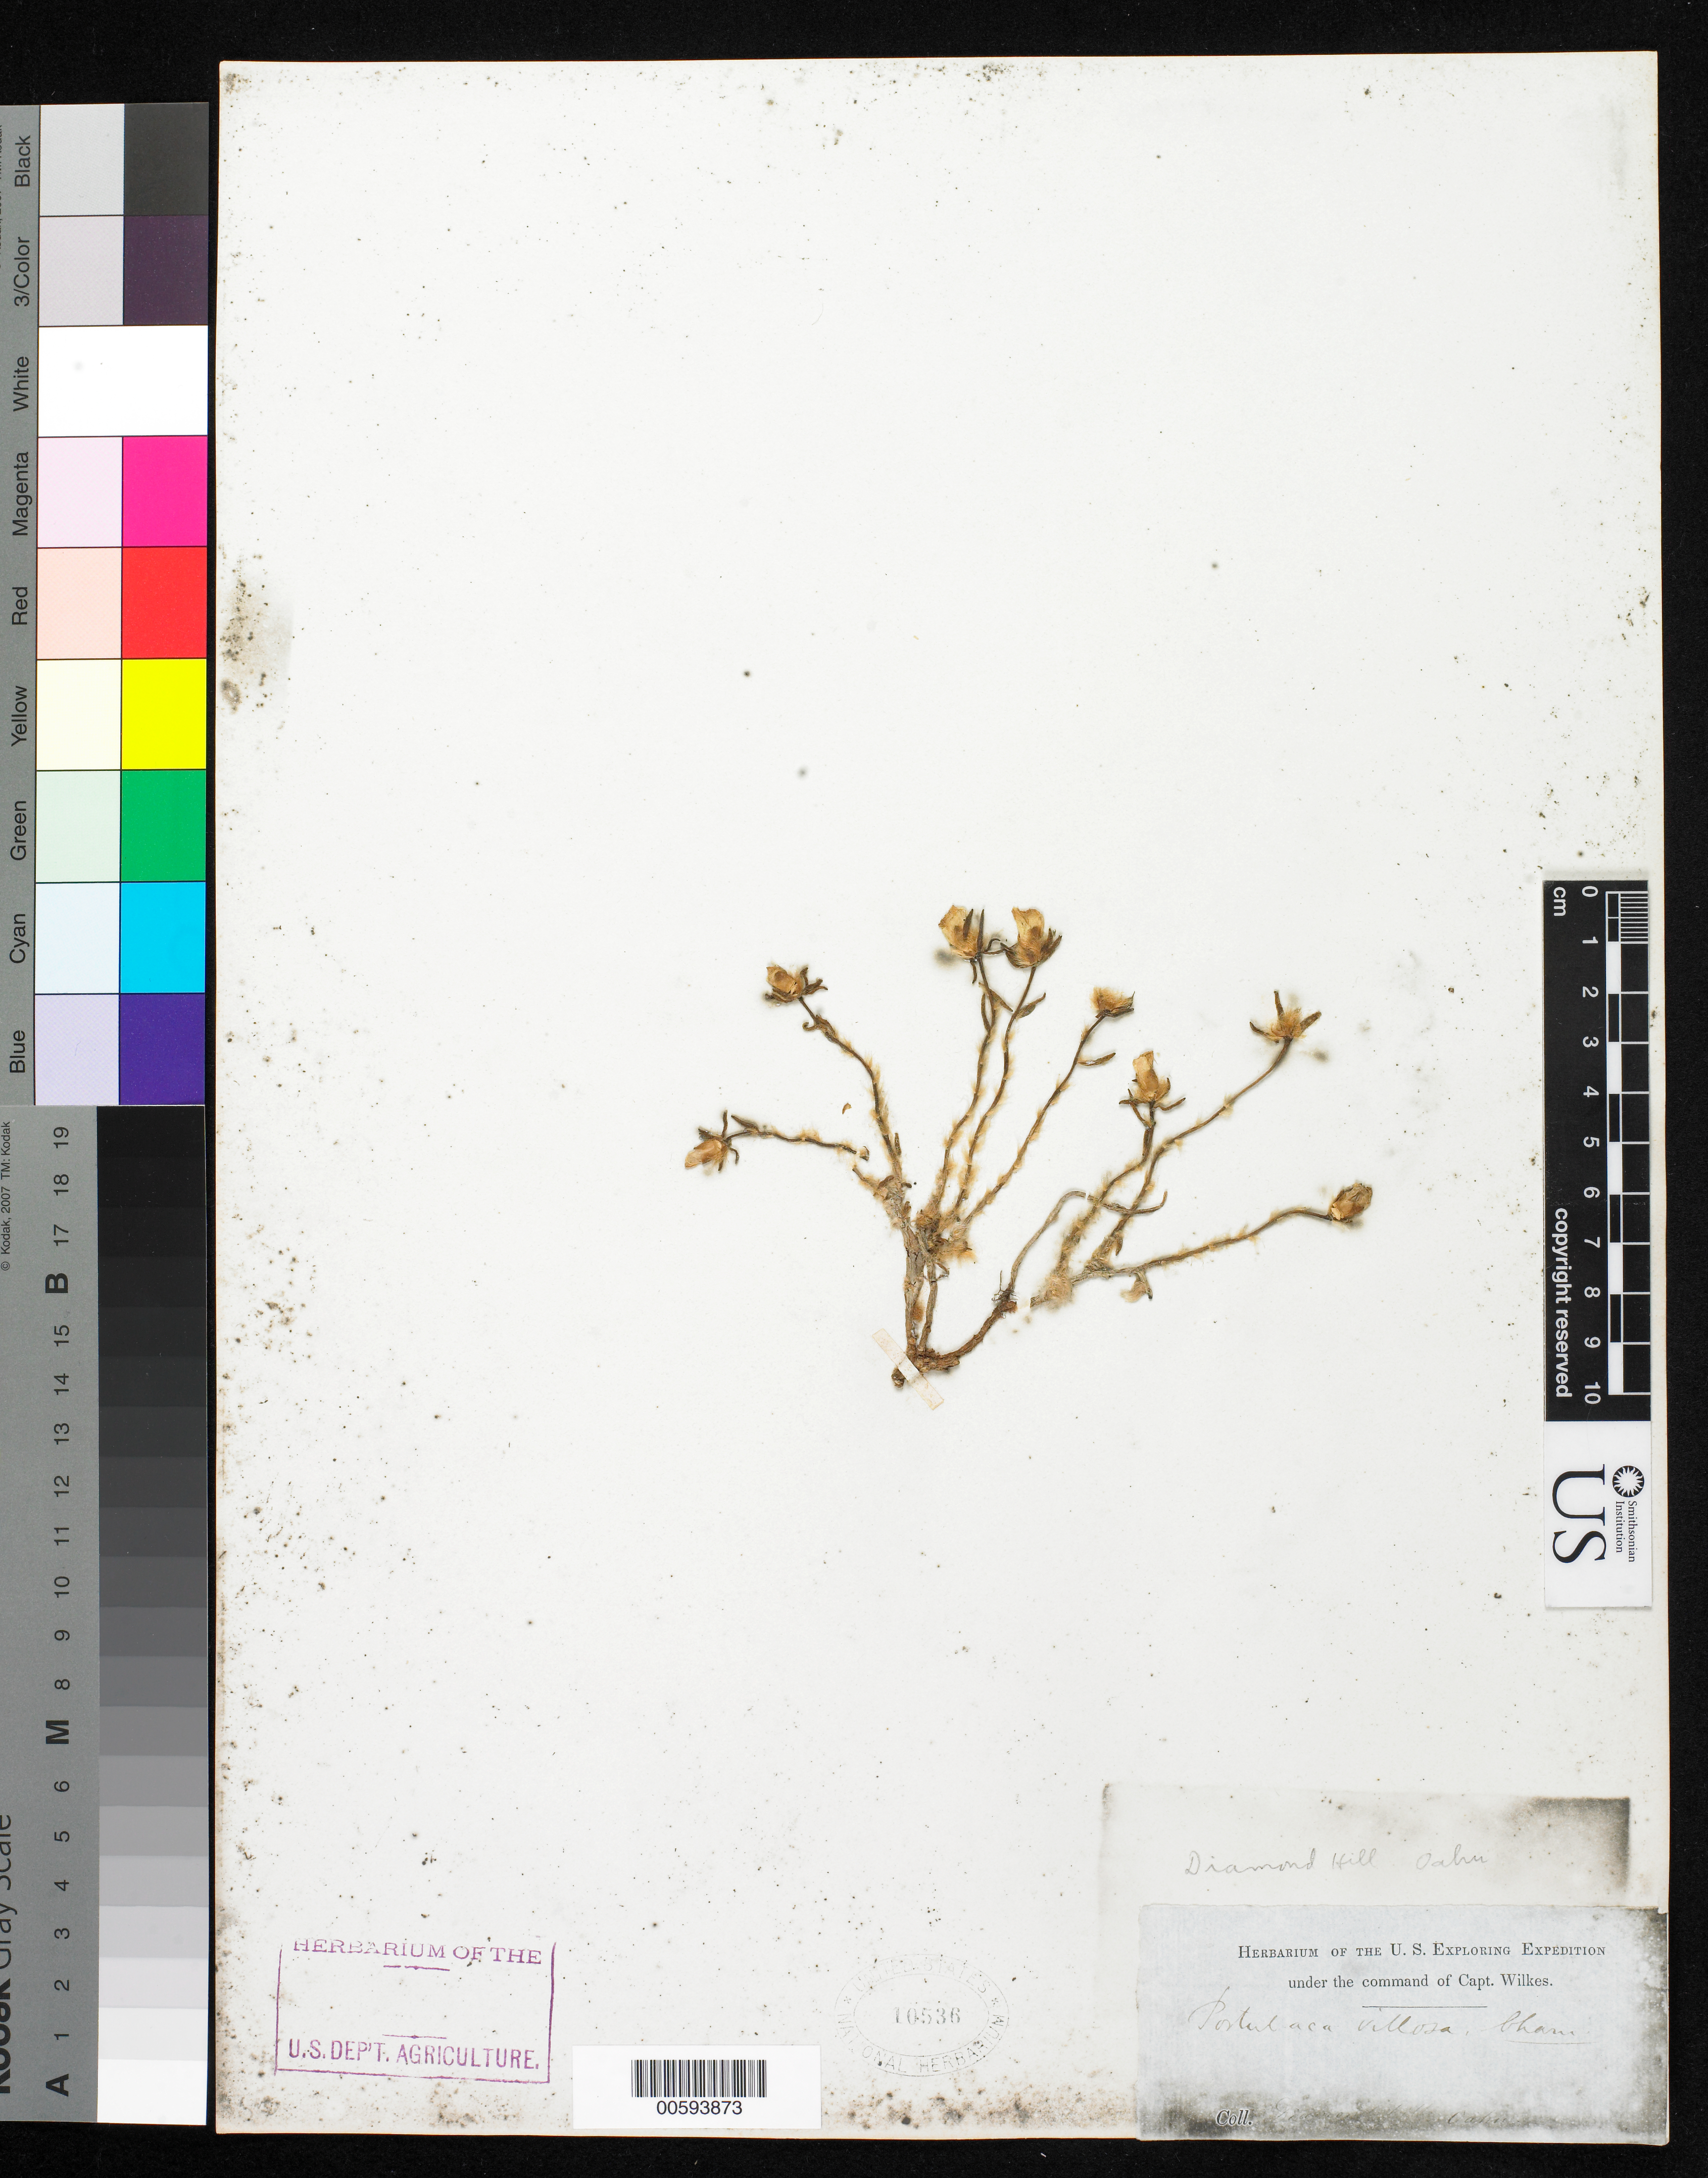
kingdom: Plantae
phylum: Tracheophyta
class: Magnoliopsida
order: Caryophyllales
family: Portulacaceae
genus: Portulaca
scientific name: Portulaca villosa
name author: Cham.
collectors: Wilkes Explor. Exped.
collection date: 1838/1842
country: United States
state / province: Hawaii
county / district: Honolulu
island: Oahu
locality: Diamond Hill, Oahu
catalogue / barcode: US 10536